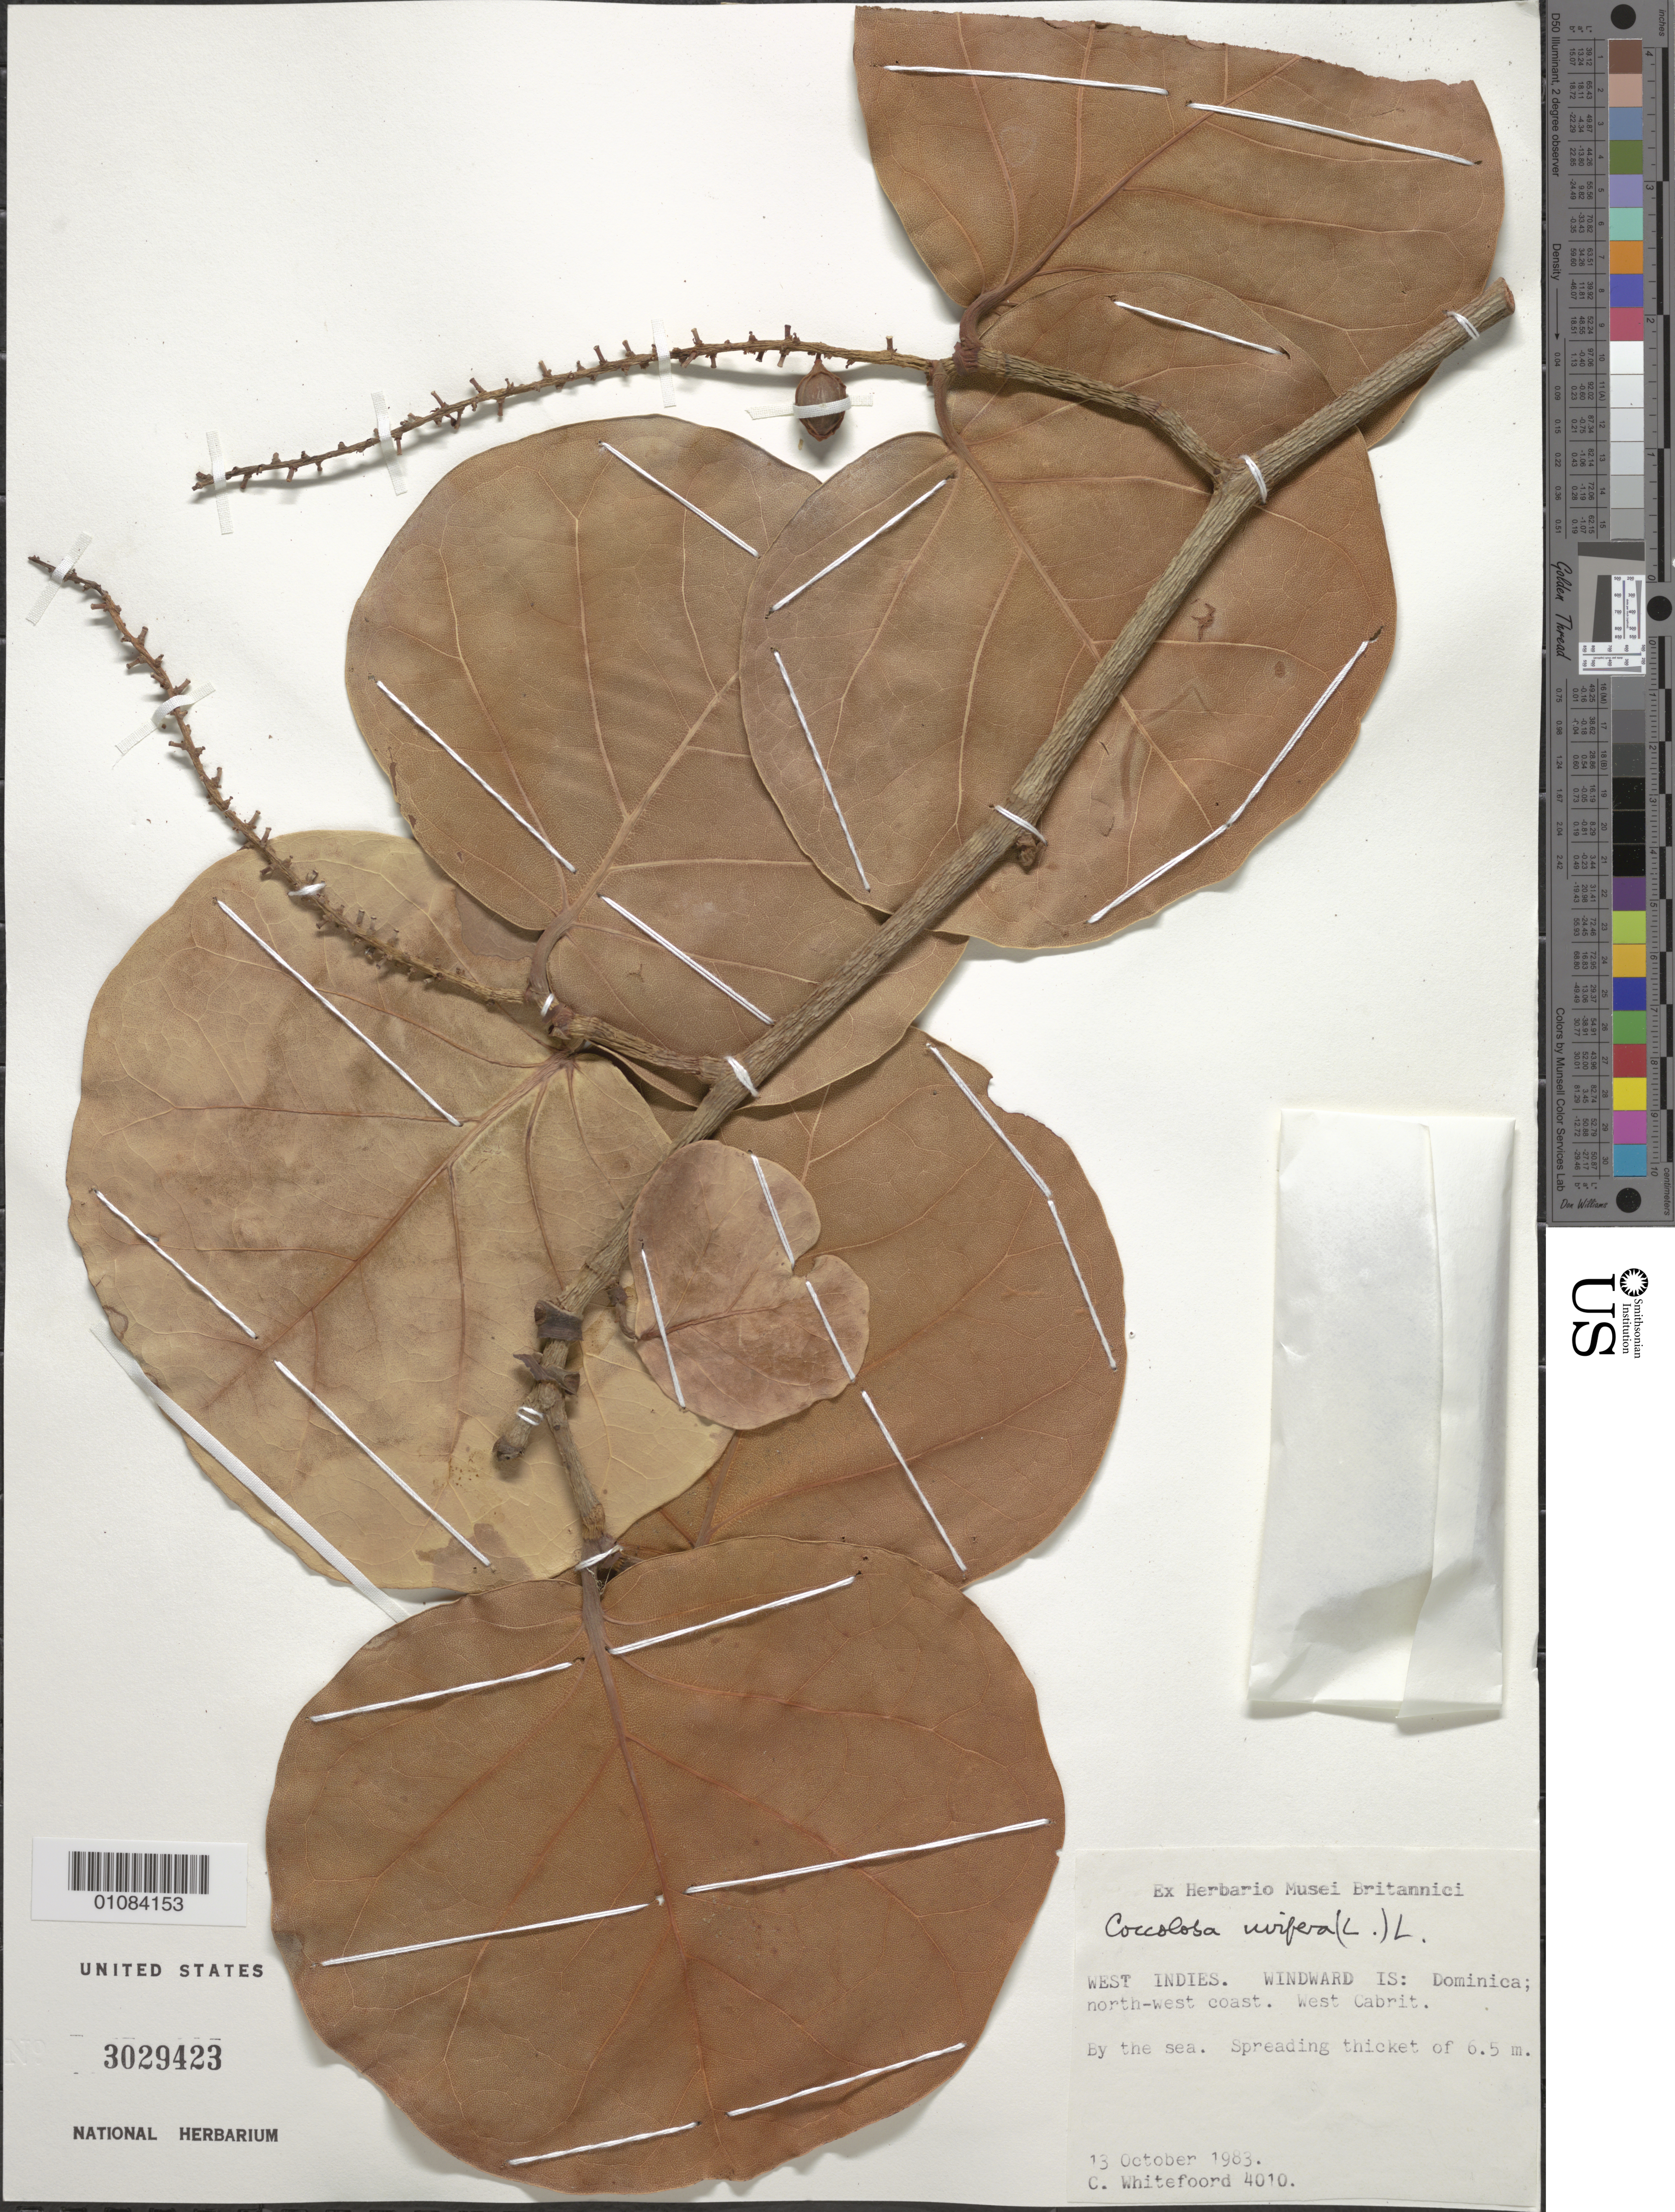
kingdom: Plantae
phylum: Tracheophyta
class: Magnoliopsida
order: Caryophyllales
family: Polygonaceae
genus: Coccoloba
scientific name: Coccoloba uvifera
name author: L.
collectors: C. Whitefoord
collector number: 4010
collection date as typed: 13 Oct 1983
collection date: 1983-10-13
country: Dominica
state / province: St. John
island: Dominica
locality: North-west coast. West Cabrit.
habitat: By the sea.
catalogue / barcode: US 3029423